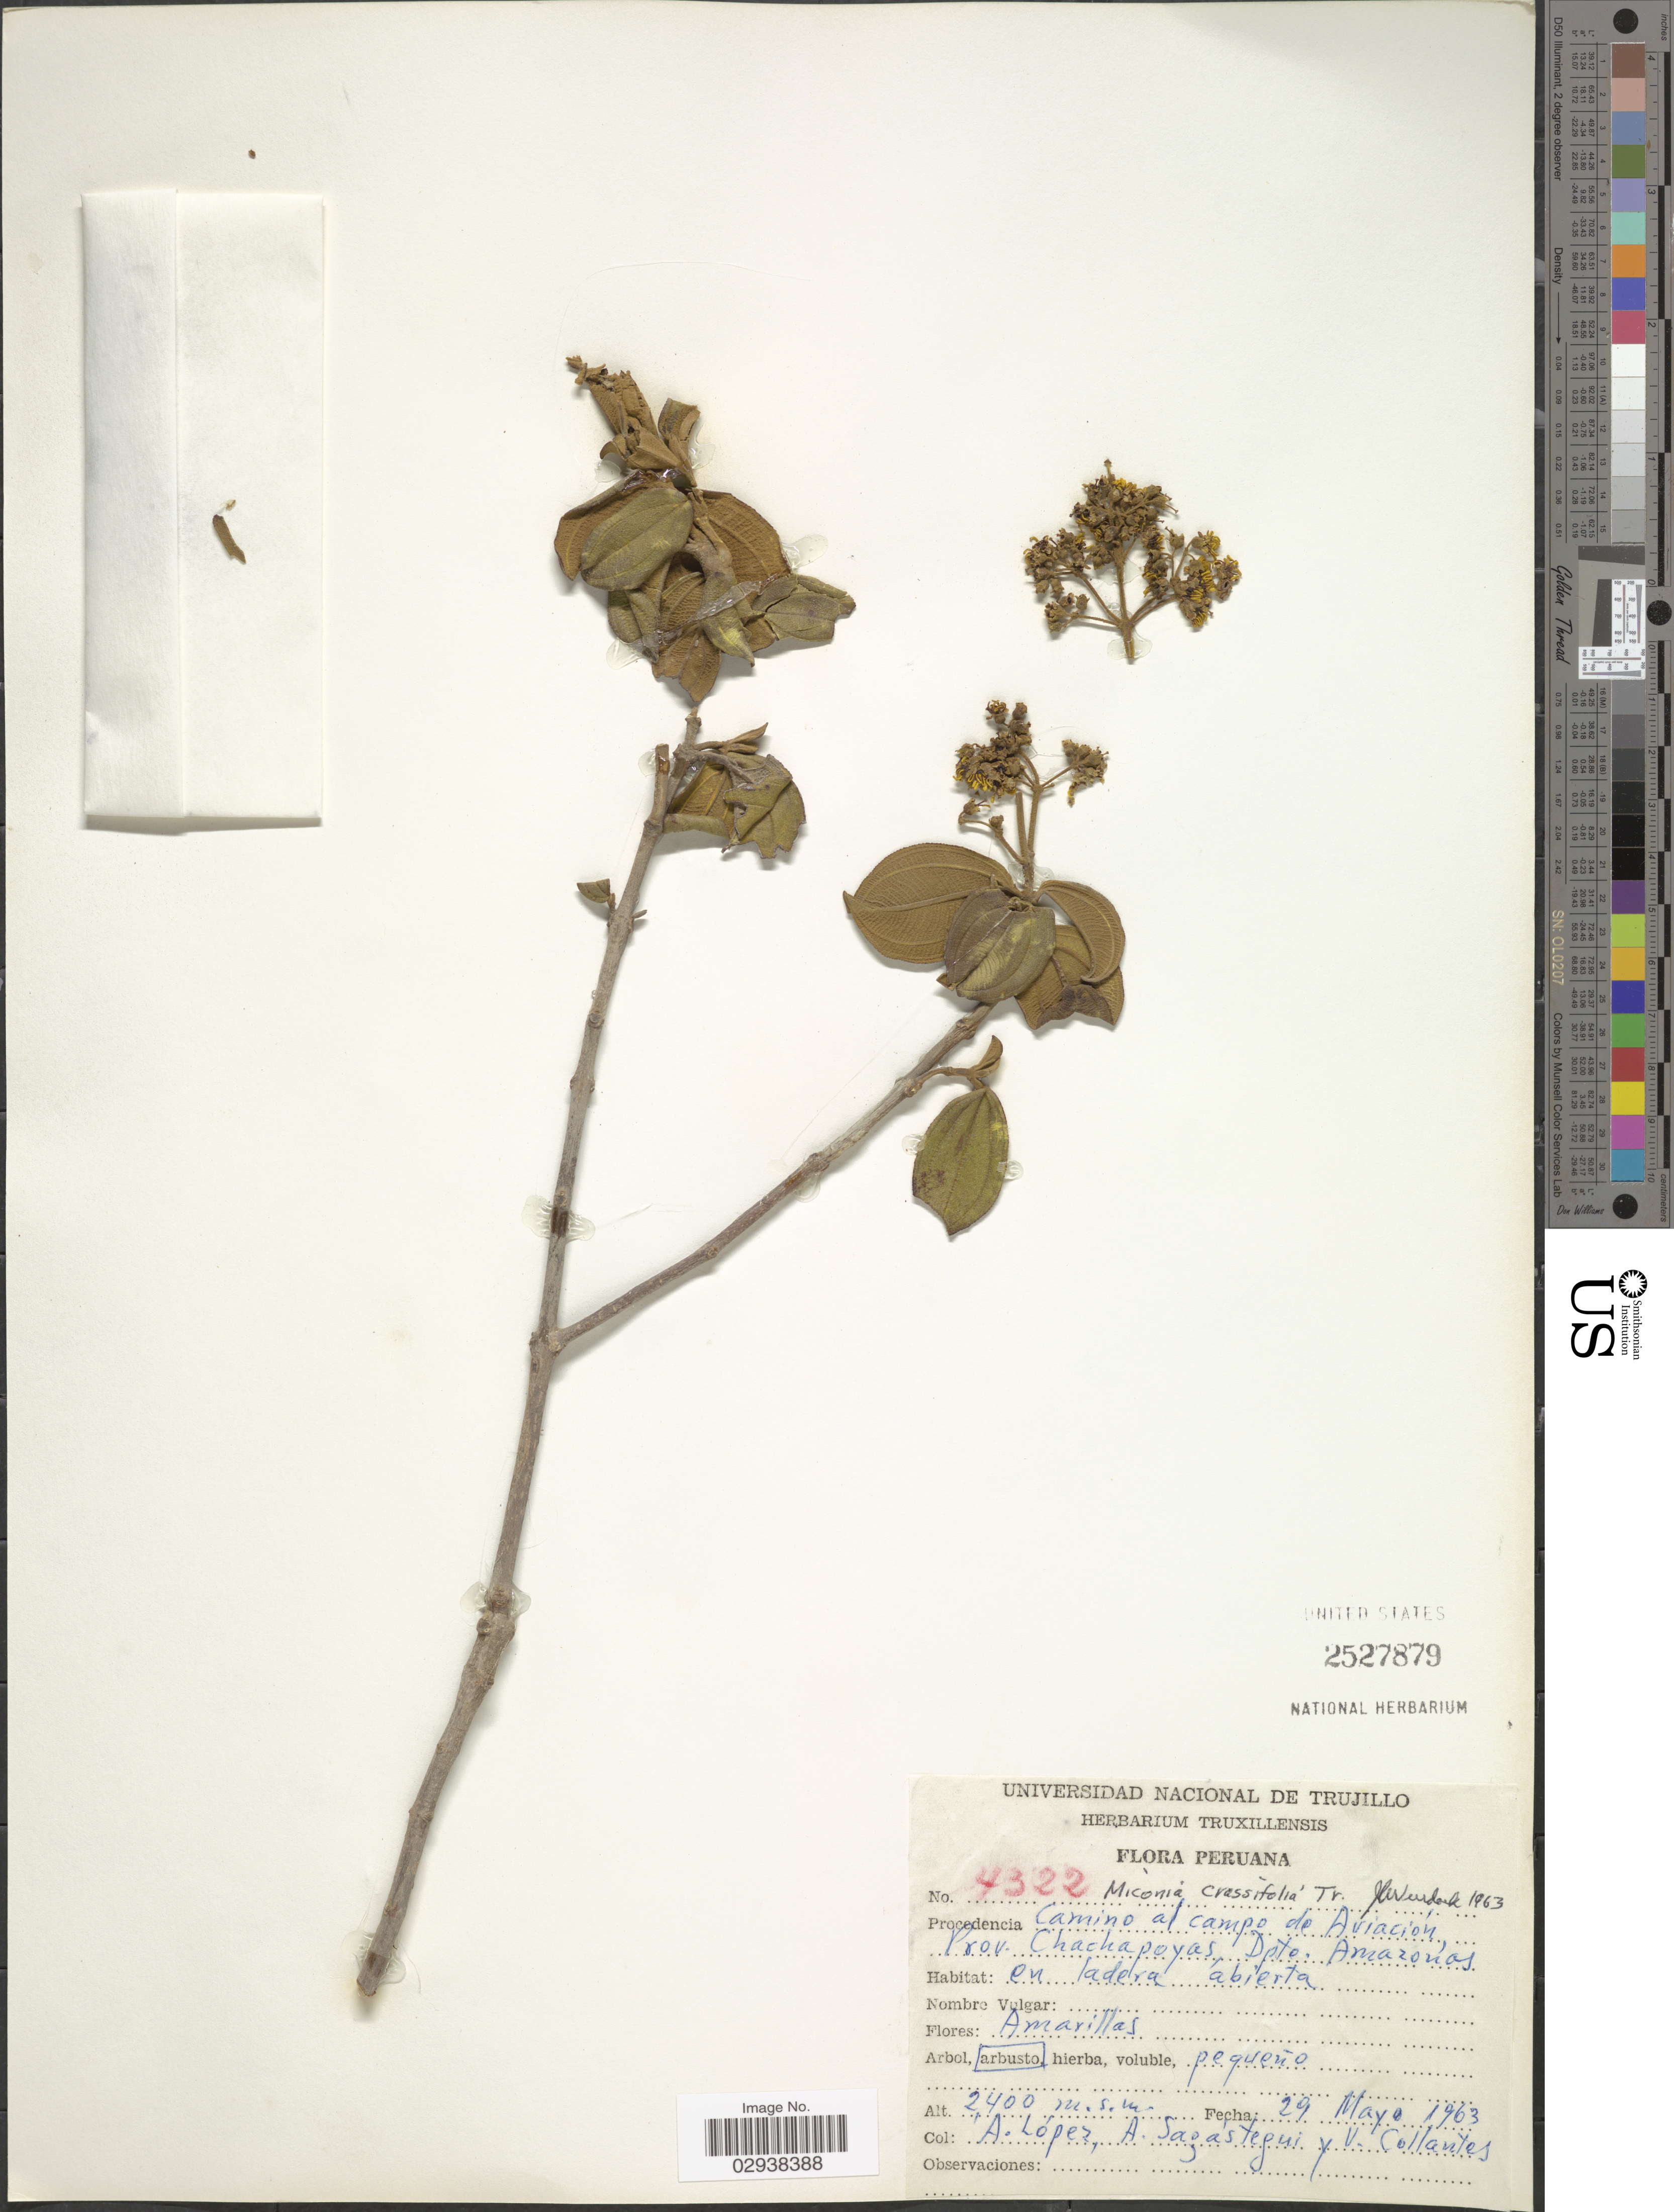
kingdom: Plantae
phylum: Tracheophyta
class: Magnoliopsida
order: Myrtales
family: Melastomataceae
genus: Miconia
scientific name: Miconia crassifolia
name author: Triana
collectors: A. López, A. Sagastegui & V. Collantes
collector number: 4322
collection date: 1963-05-29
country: Peru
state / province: Amazonas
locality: Procedencia Camino al campo de Aviación, Prov. Chachapoyas, Dpto. Amazonas.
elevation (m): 2400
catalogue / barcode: US 2527879